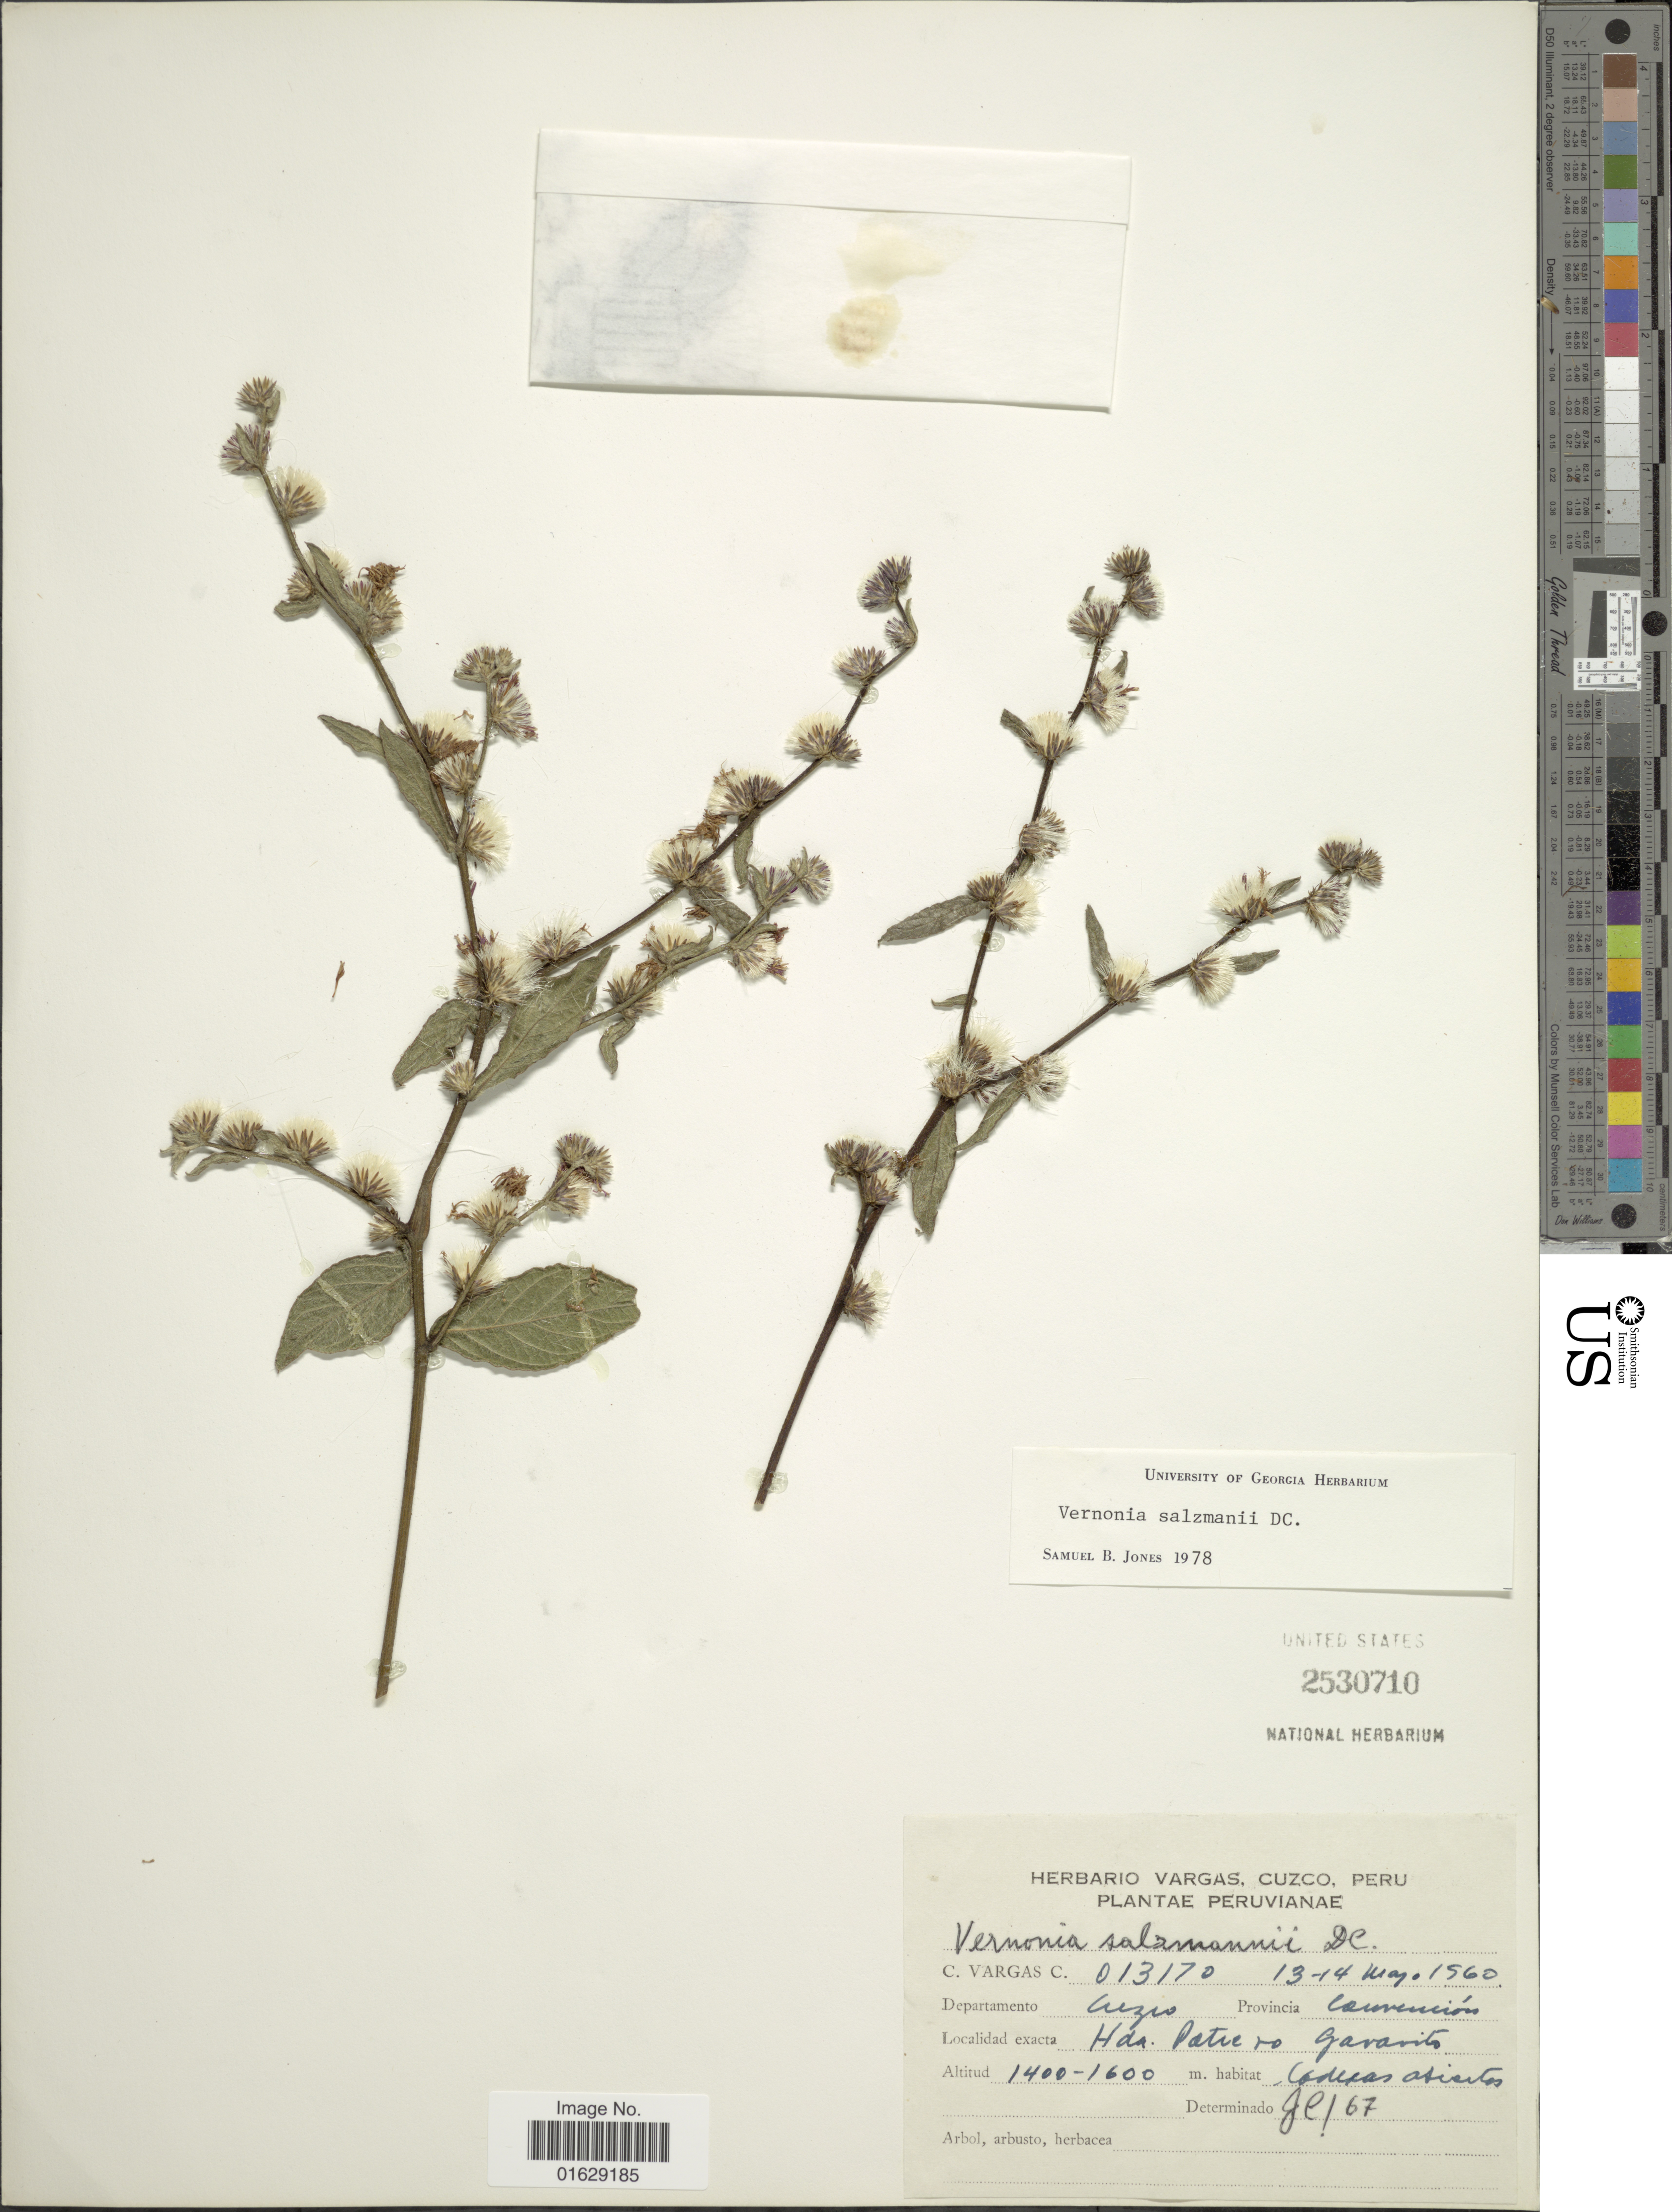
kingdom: Plantae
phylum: Tracheophyta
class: Magnoliopsida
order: Asterales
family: Asteraceae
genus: Lepidaploa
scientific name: Lepidaploa salzmannii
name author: (DC.) H. Rob.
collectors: C. Vargas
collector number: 013170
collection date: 1960-05-13/1960-05-14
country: Peru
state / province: Cusco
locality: Hda. Potrero, Garavito, Provincia Convención, Departamento Cuzco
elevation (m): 1400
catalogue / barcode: US 2530710